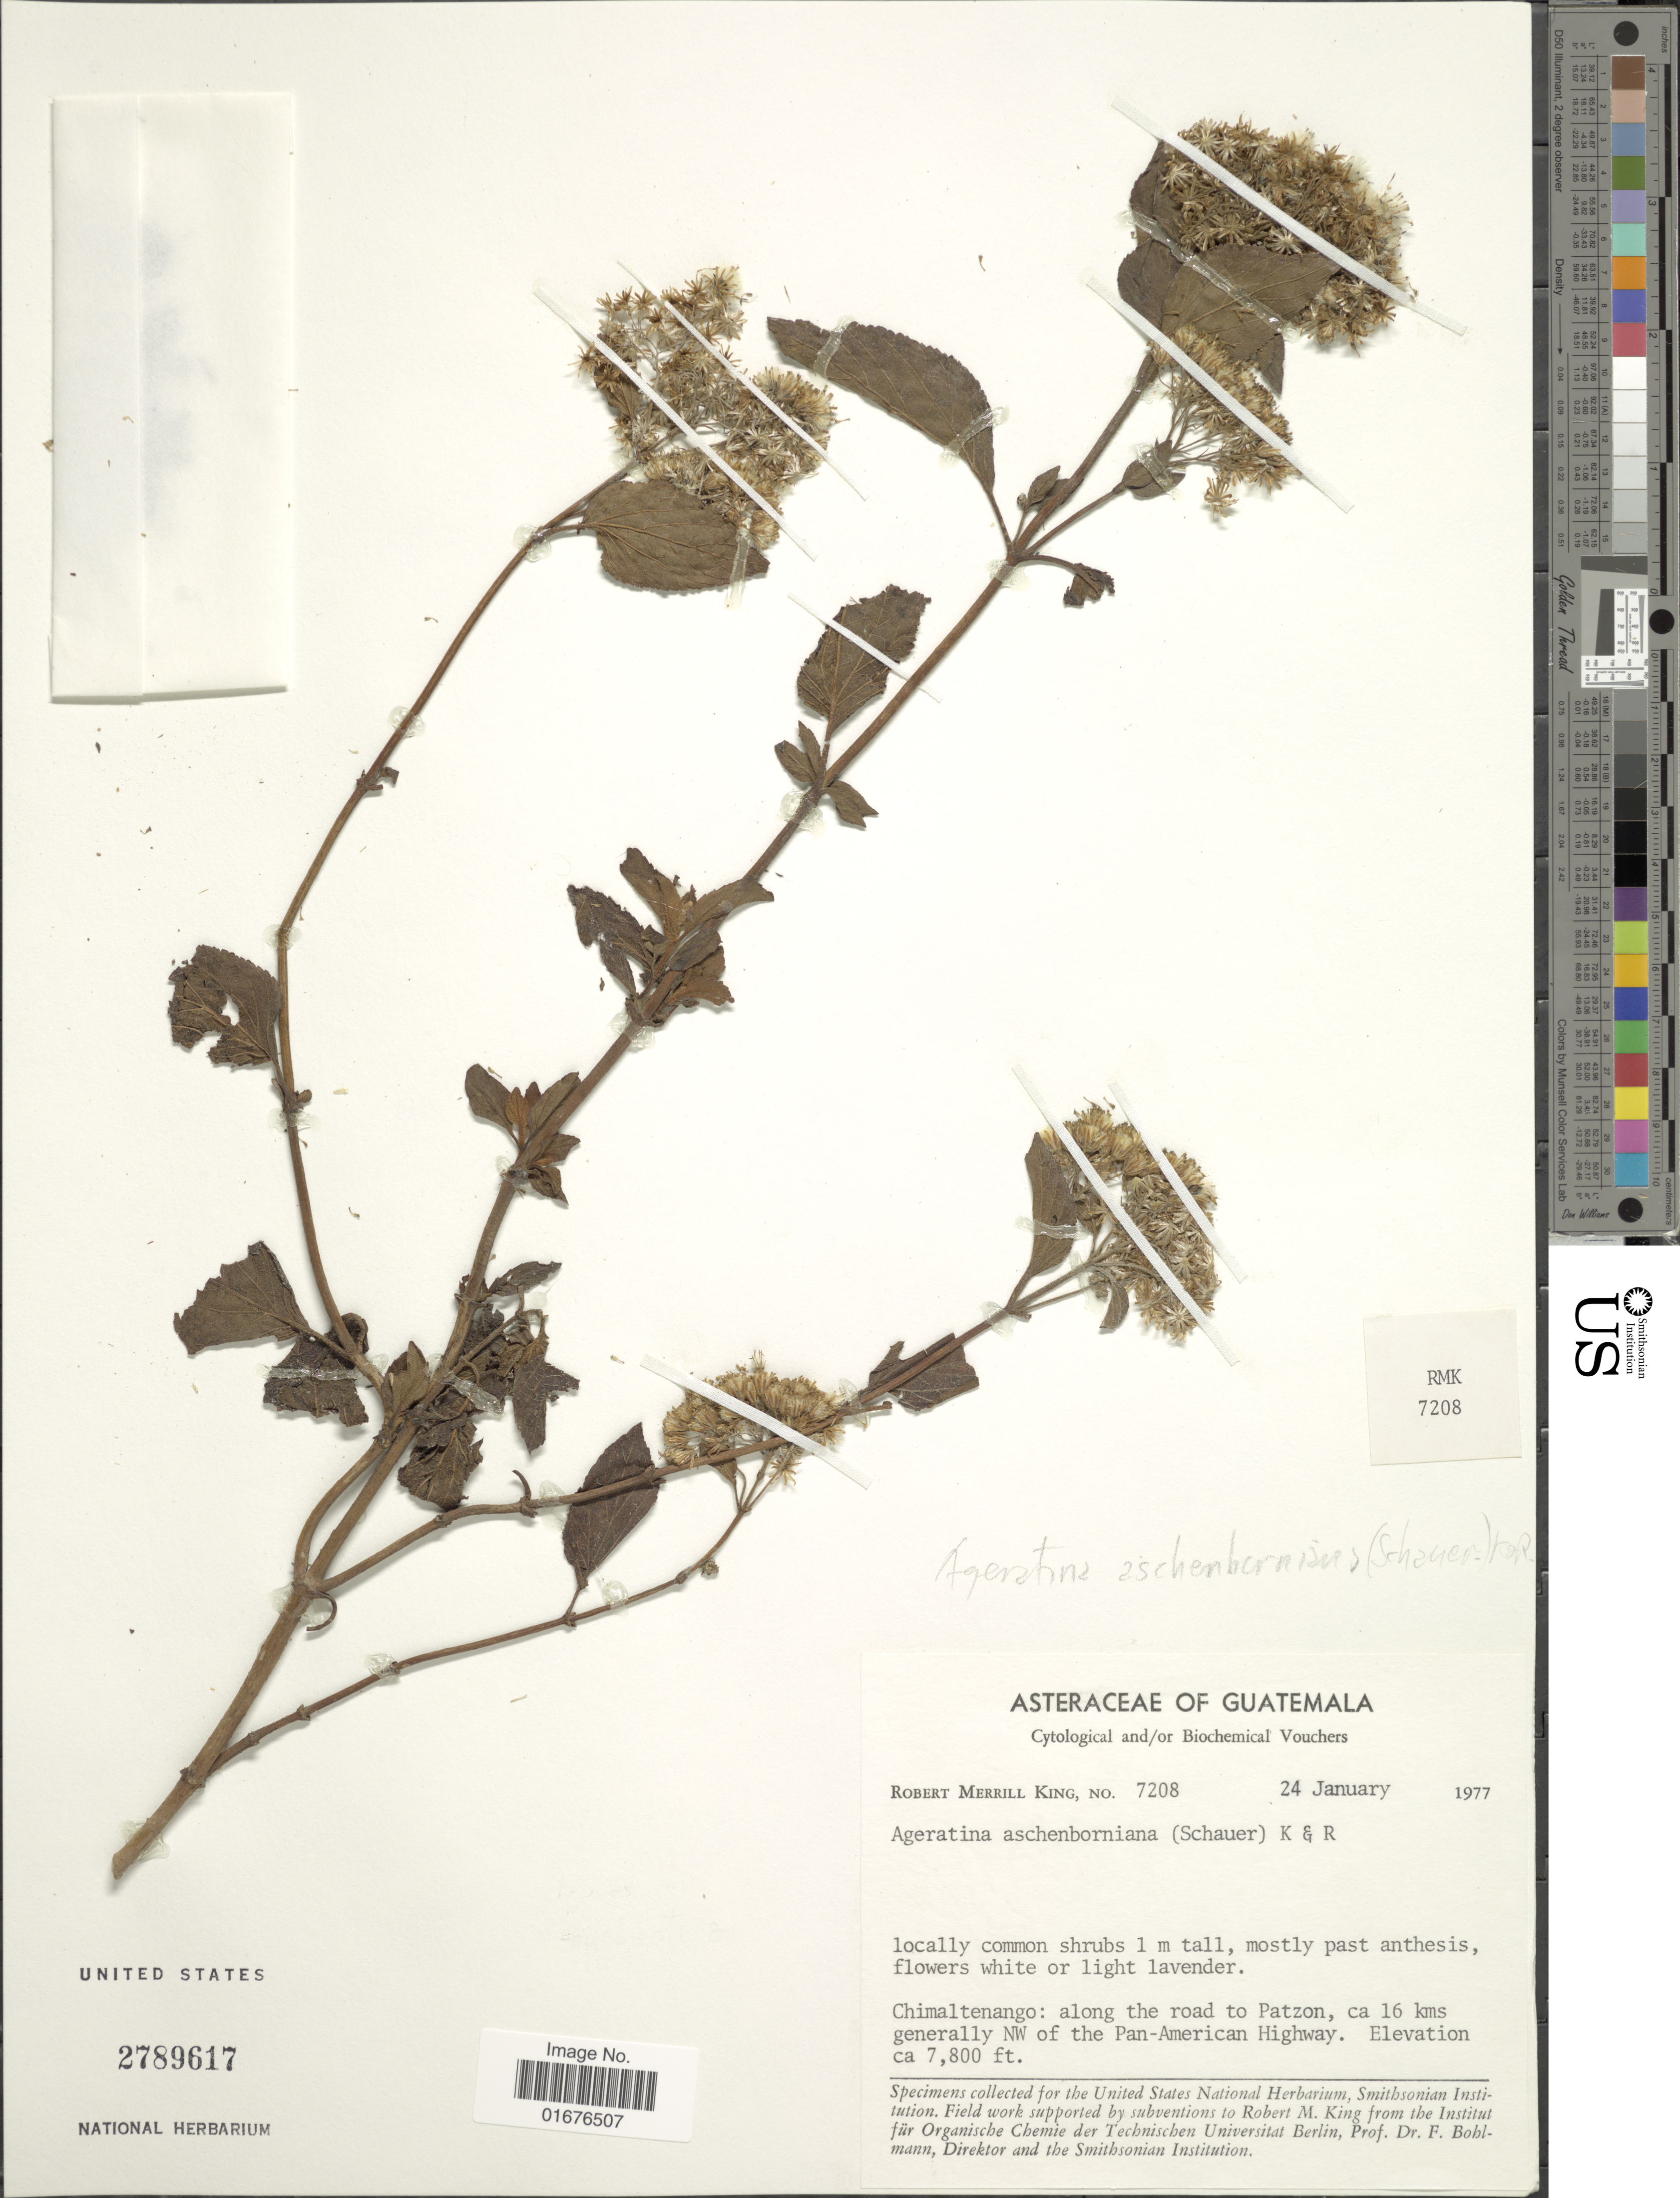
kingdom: Plantae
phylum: Tracheophyta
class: Magnoliopsida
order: Asterales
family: Asteraceae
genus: Ageratina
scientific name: Ageratina pichinchensis var. bustamenta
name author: (DC.) R.M. King & H. Rob.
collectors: R. M. King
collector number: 7208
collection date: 1977-01-24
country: Guatemala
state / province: Chimaltenango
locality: Along the road to Patzon, ca 16 kms generally NW of the Pan-American Highway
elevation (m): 2377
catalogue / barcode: US 2789617